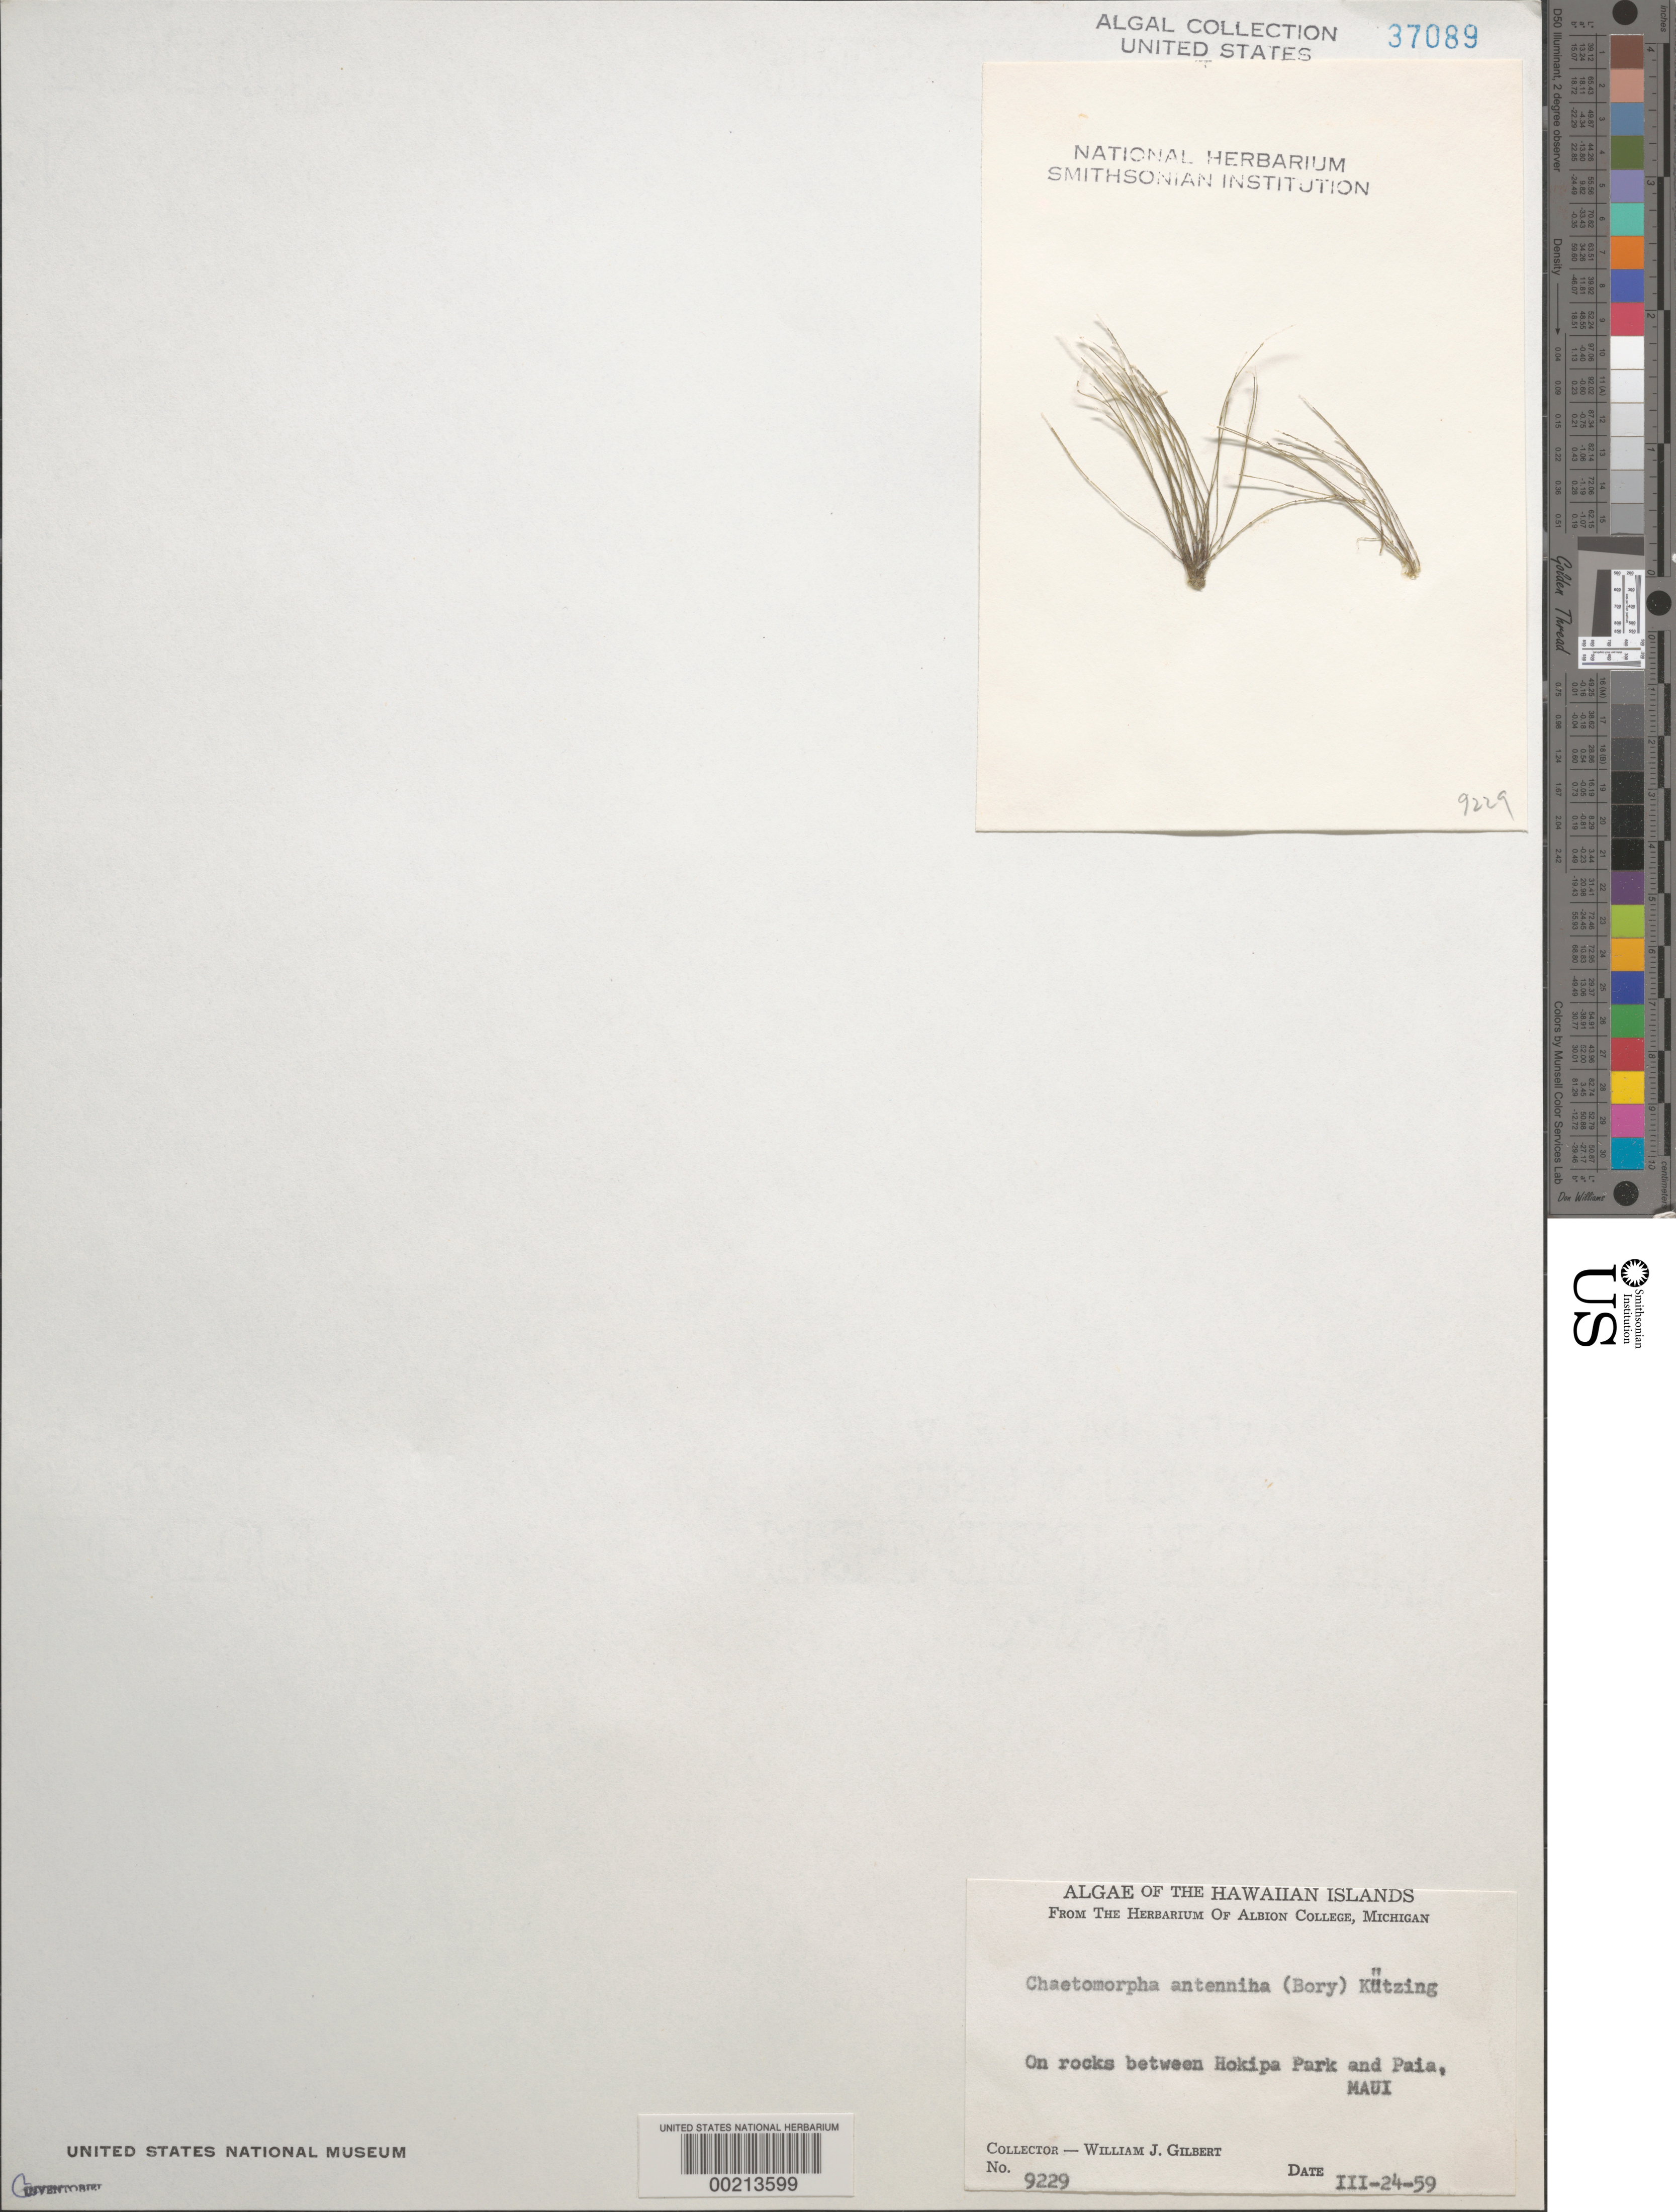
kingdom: Plantae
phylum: Chlorophyta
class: Ulvophyceae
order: Cladophorales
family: Cladophoraceae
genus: Chaetomorpha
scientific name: Chaetomorpha antennina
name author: (Bory) Kütz.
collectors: W. J. Gilbert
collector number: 9229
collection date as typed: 24 Mar 1959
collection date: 1959-03-24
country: United States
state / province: Hawaii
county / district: Maui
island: Maui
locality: Between Hookipa Park (Hokipa Park) and Paia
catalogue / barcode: US 37089